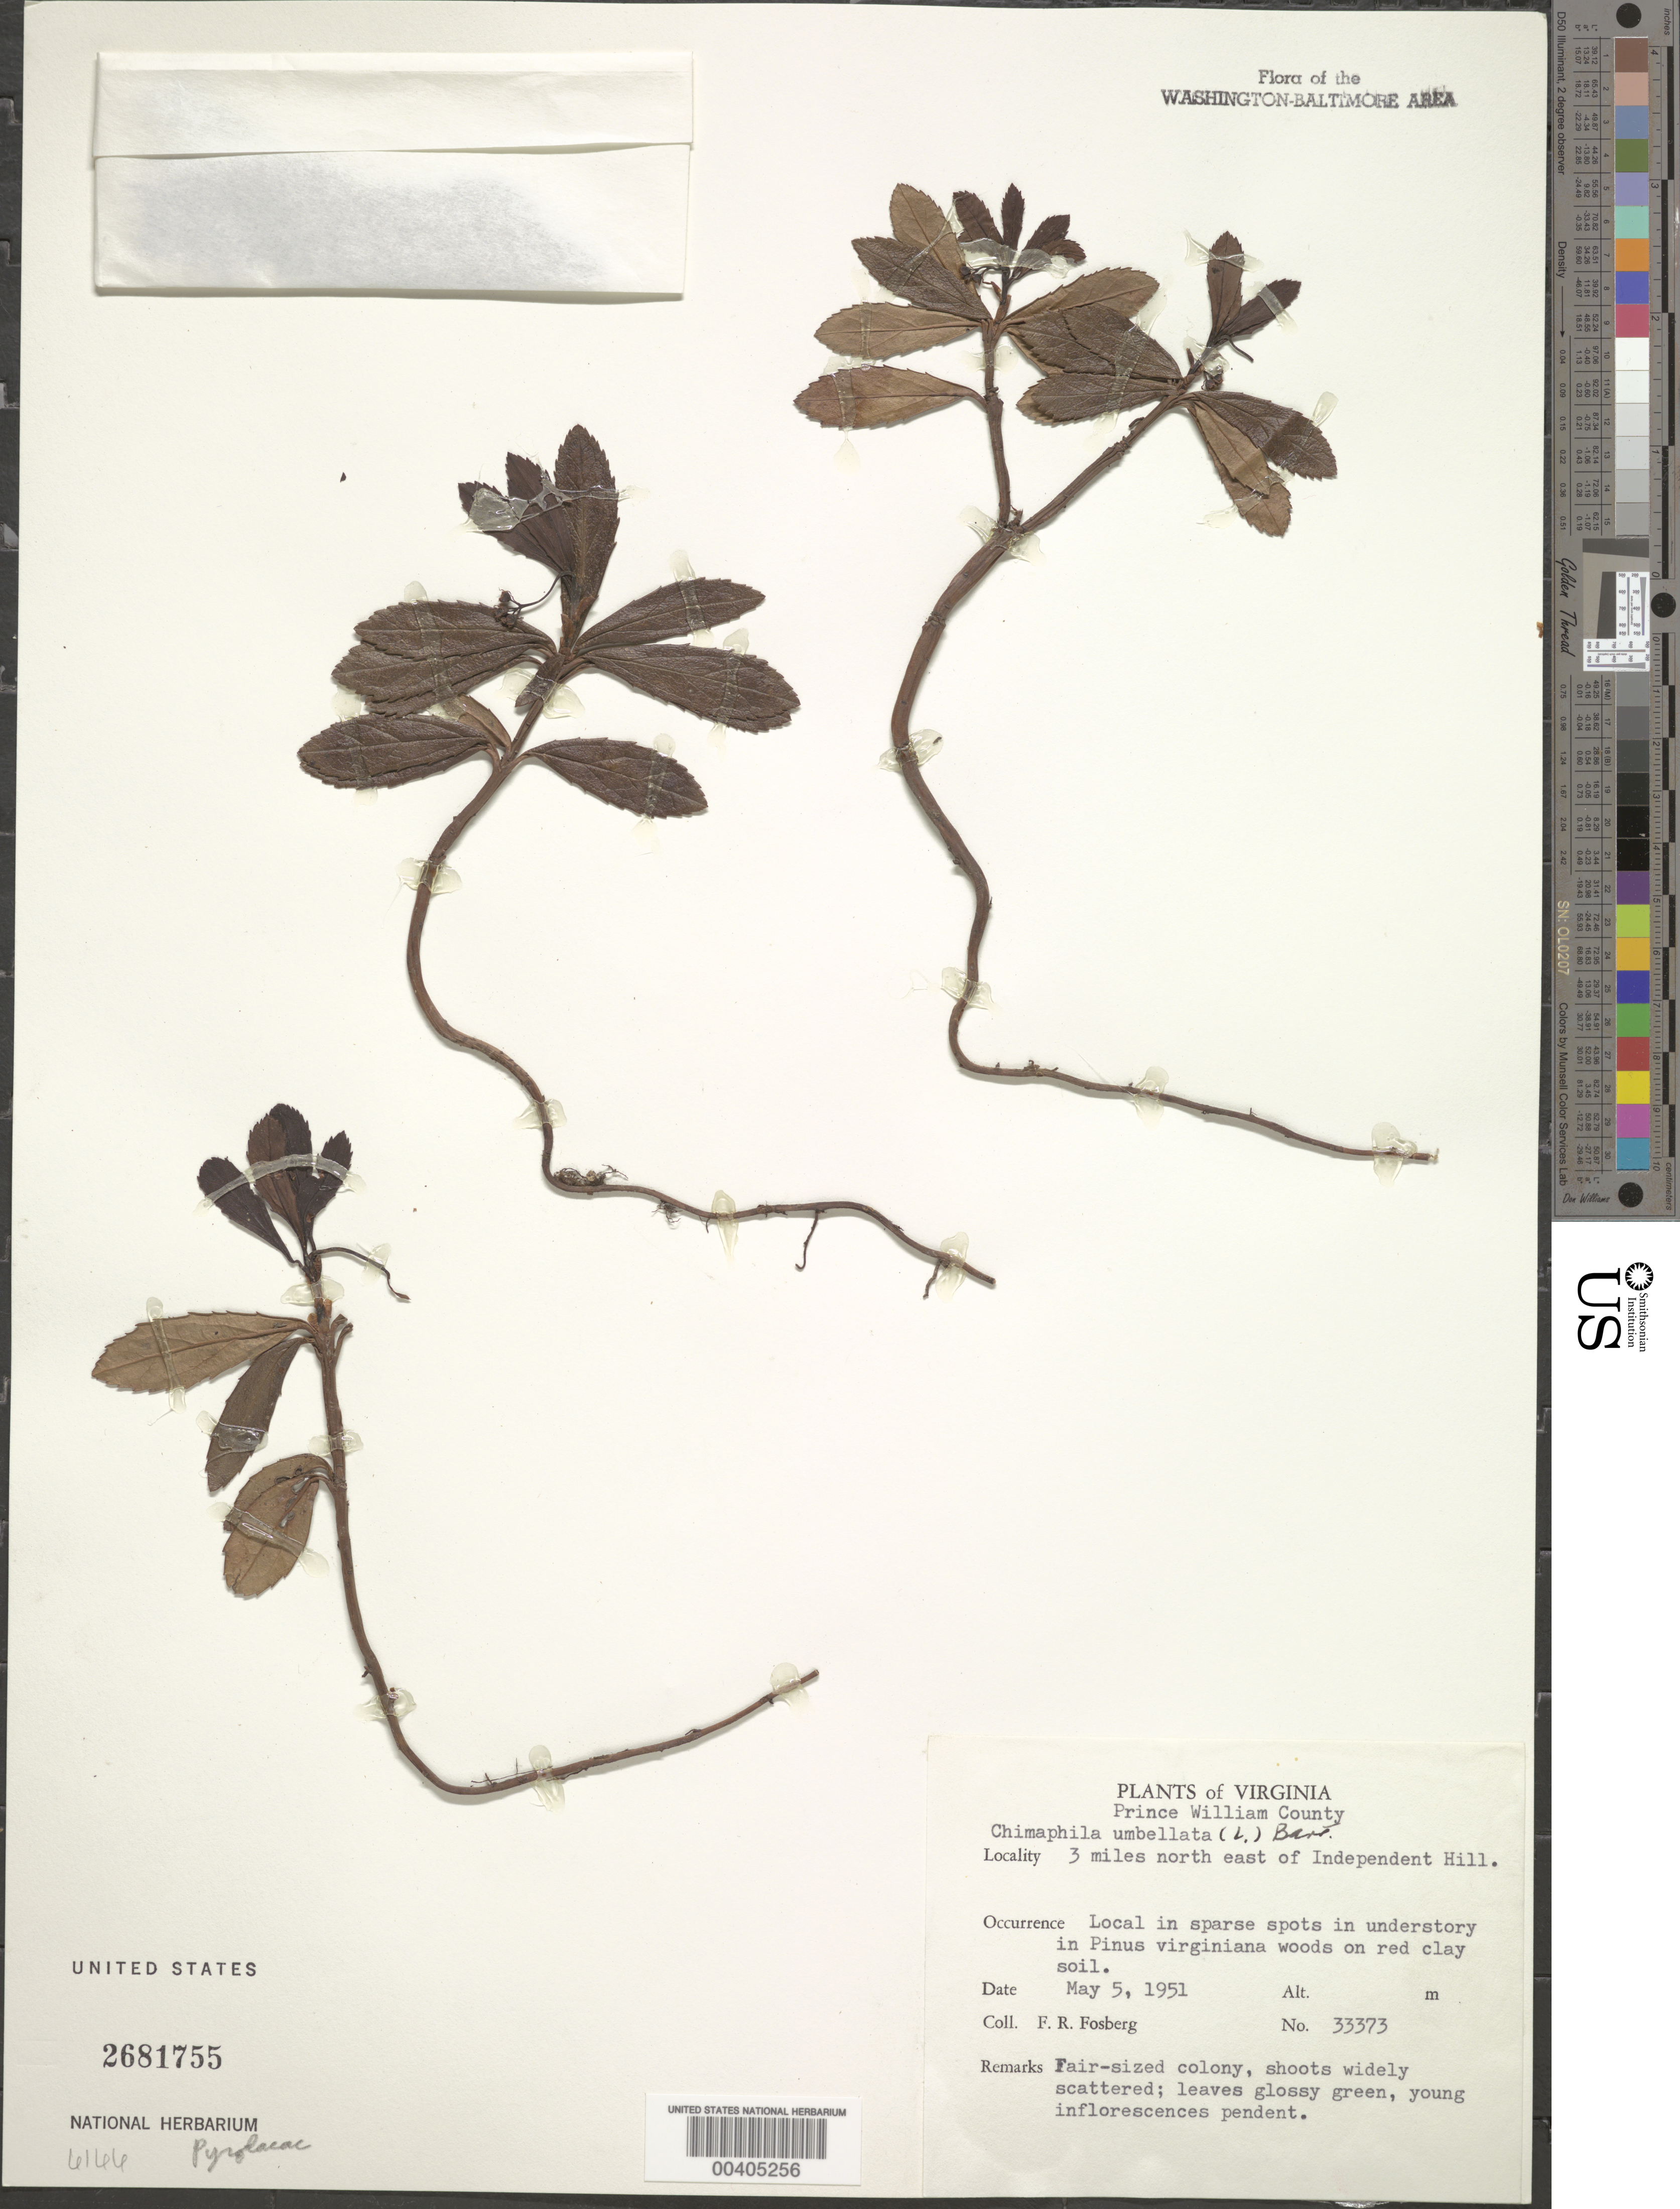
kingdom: Plantae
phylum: Tracheophyta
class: Magnoliopsida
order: Ericales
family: Ericaceae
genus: Chimaphila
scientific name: Chimaphila umbellata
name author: (L.) W.P.C. Barton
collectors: F. R. Fosberg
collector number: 33373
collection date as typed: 05 May 1951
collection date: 1951-05-05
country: United States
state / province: Virginia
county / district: Prince William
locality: Northeast of Independent Hill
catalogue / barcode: US 2681755